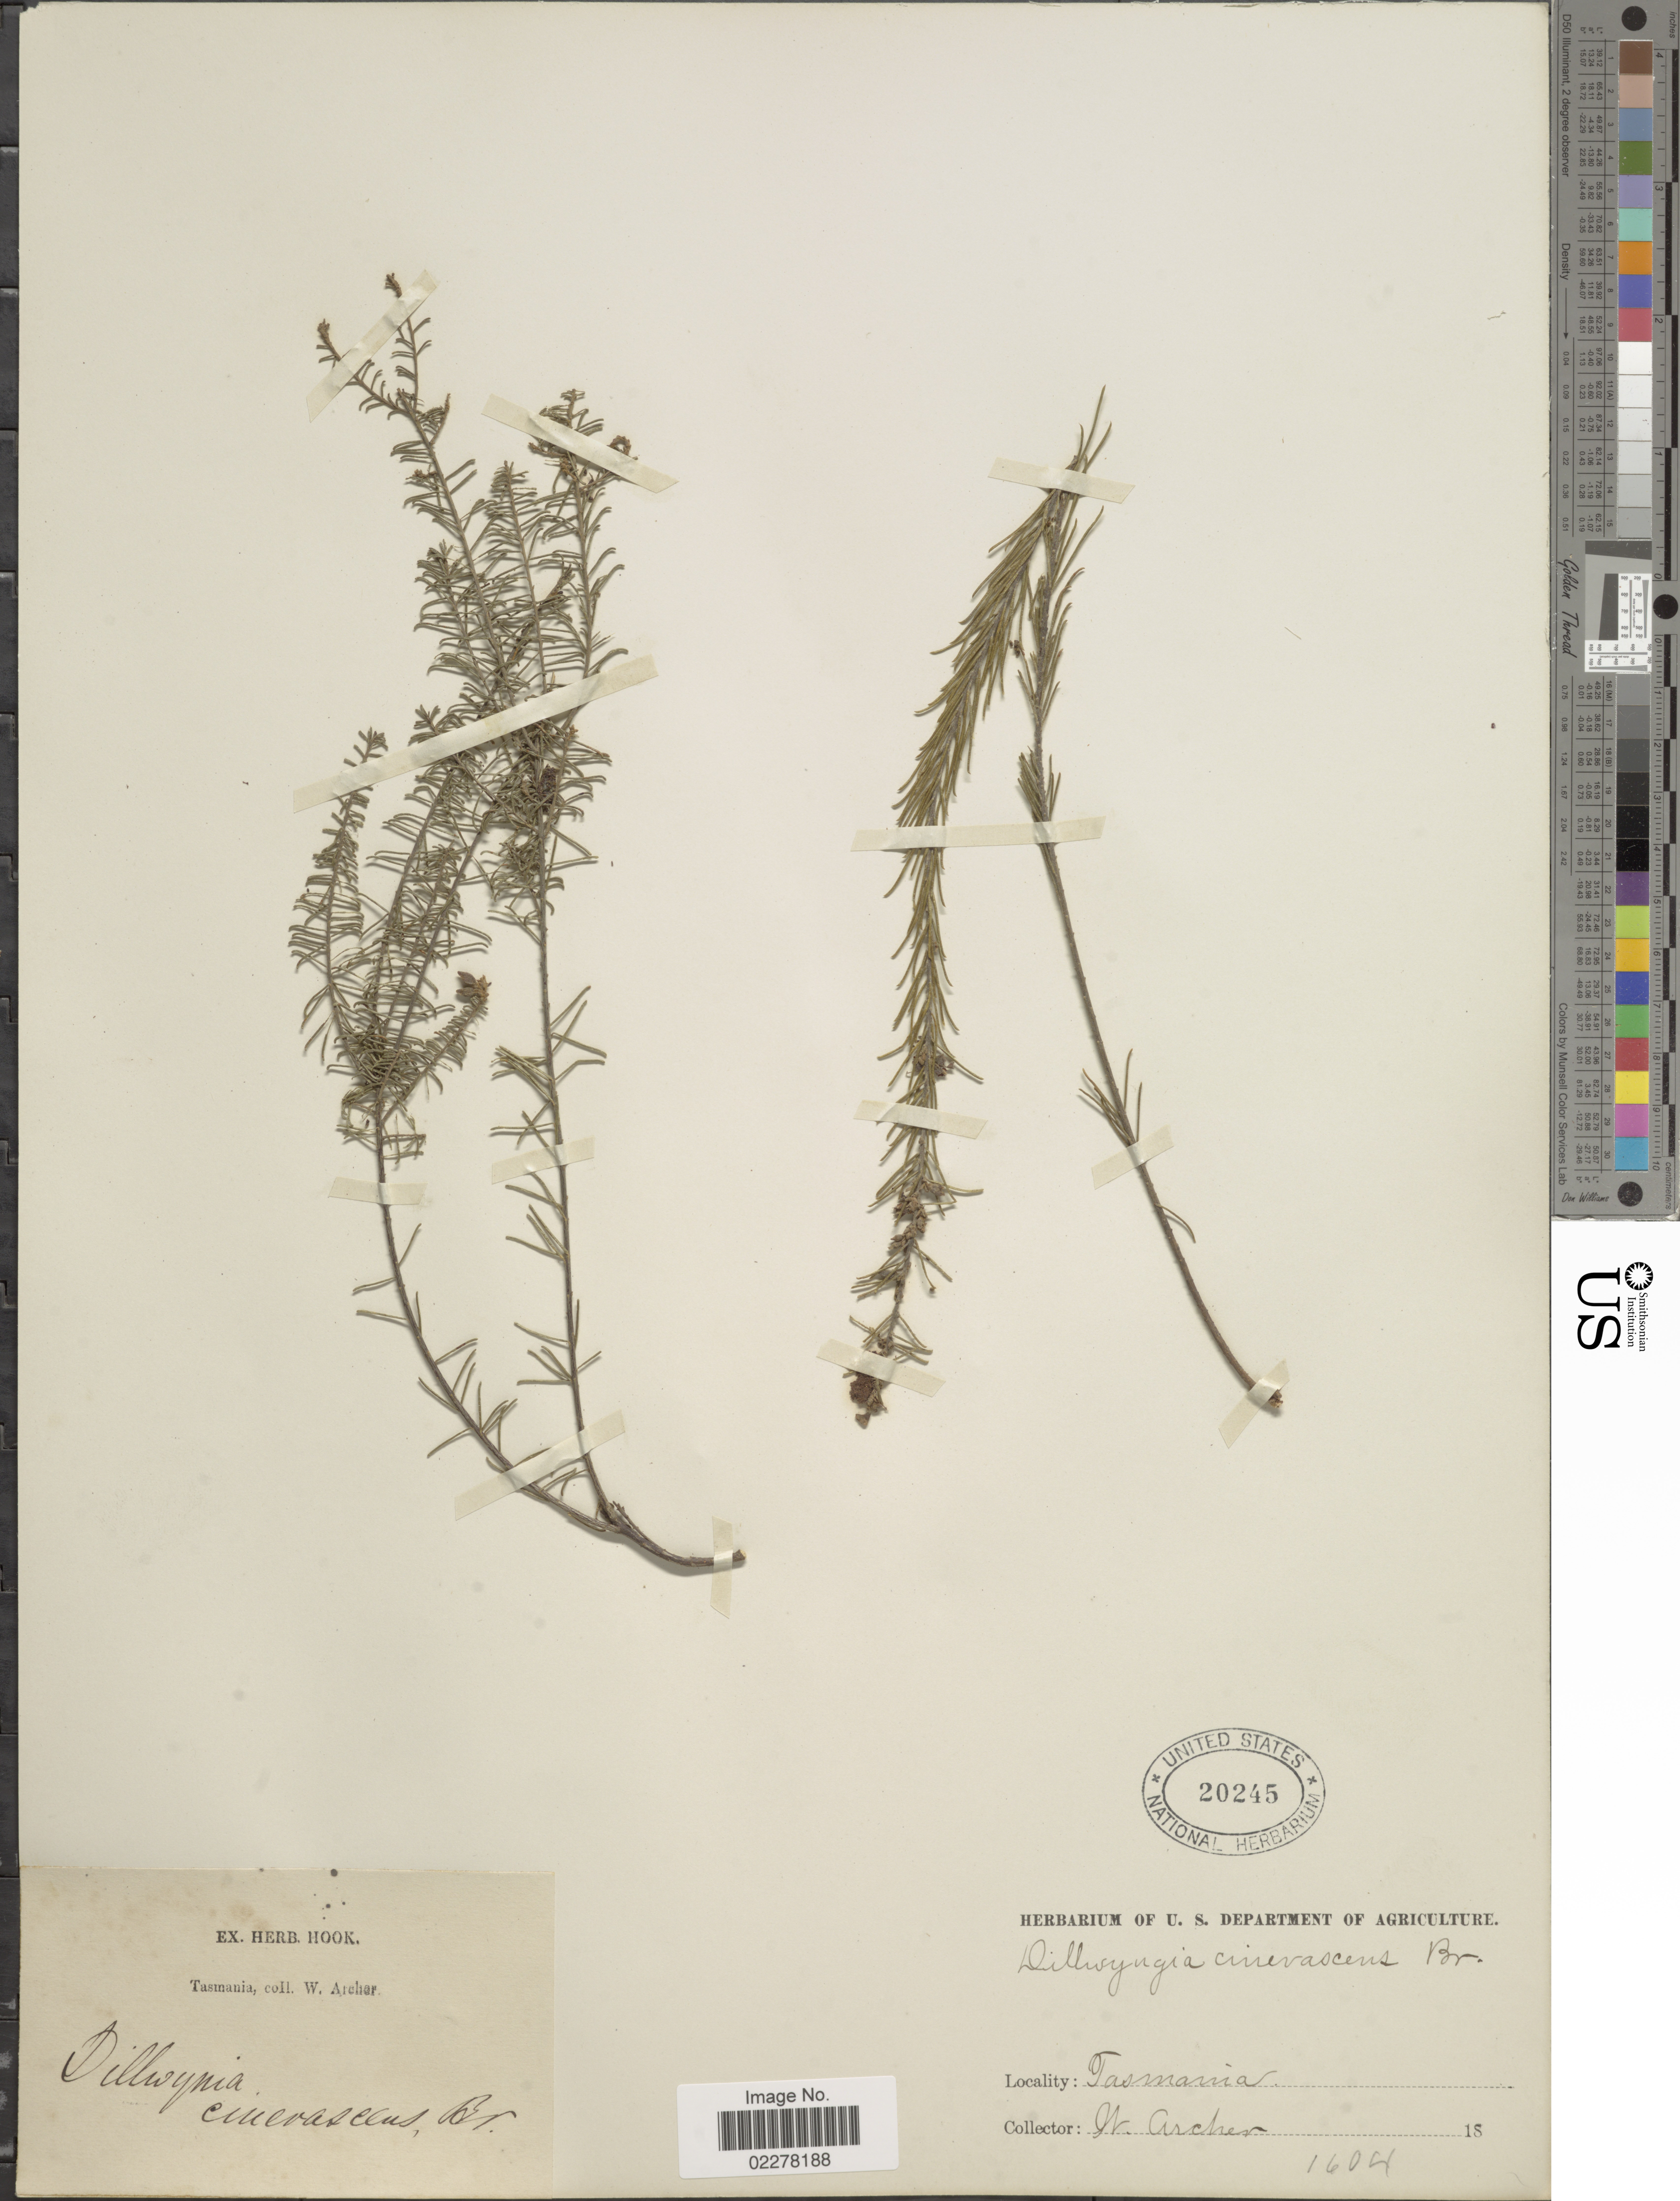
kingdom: Plantae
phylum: Tracheophyta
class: Magnoliopsida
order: Fabales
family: Fabaceae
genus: Dillwynia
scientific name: Dillwynia cinerascens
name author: R. Br.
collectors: W. A. Archer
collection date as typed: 18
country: Australia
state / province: Tasmania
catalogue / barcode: US 20245